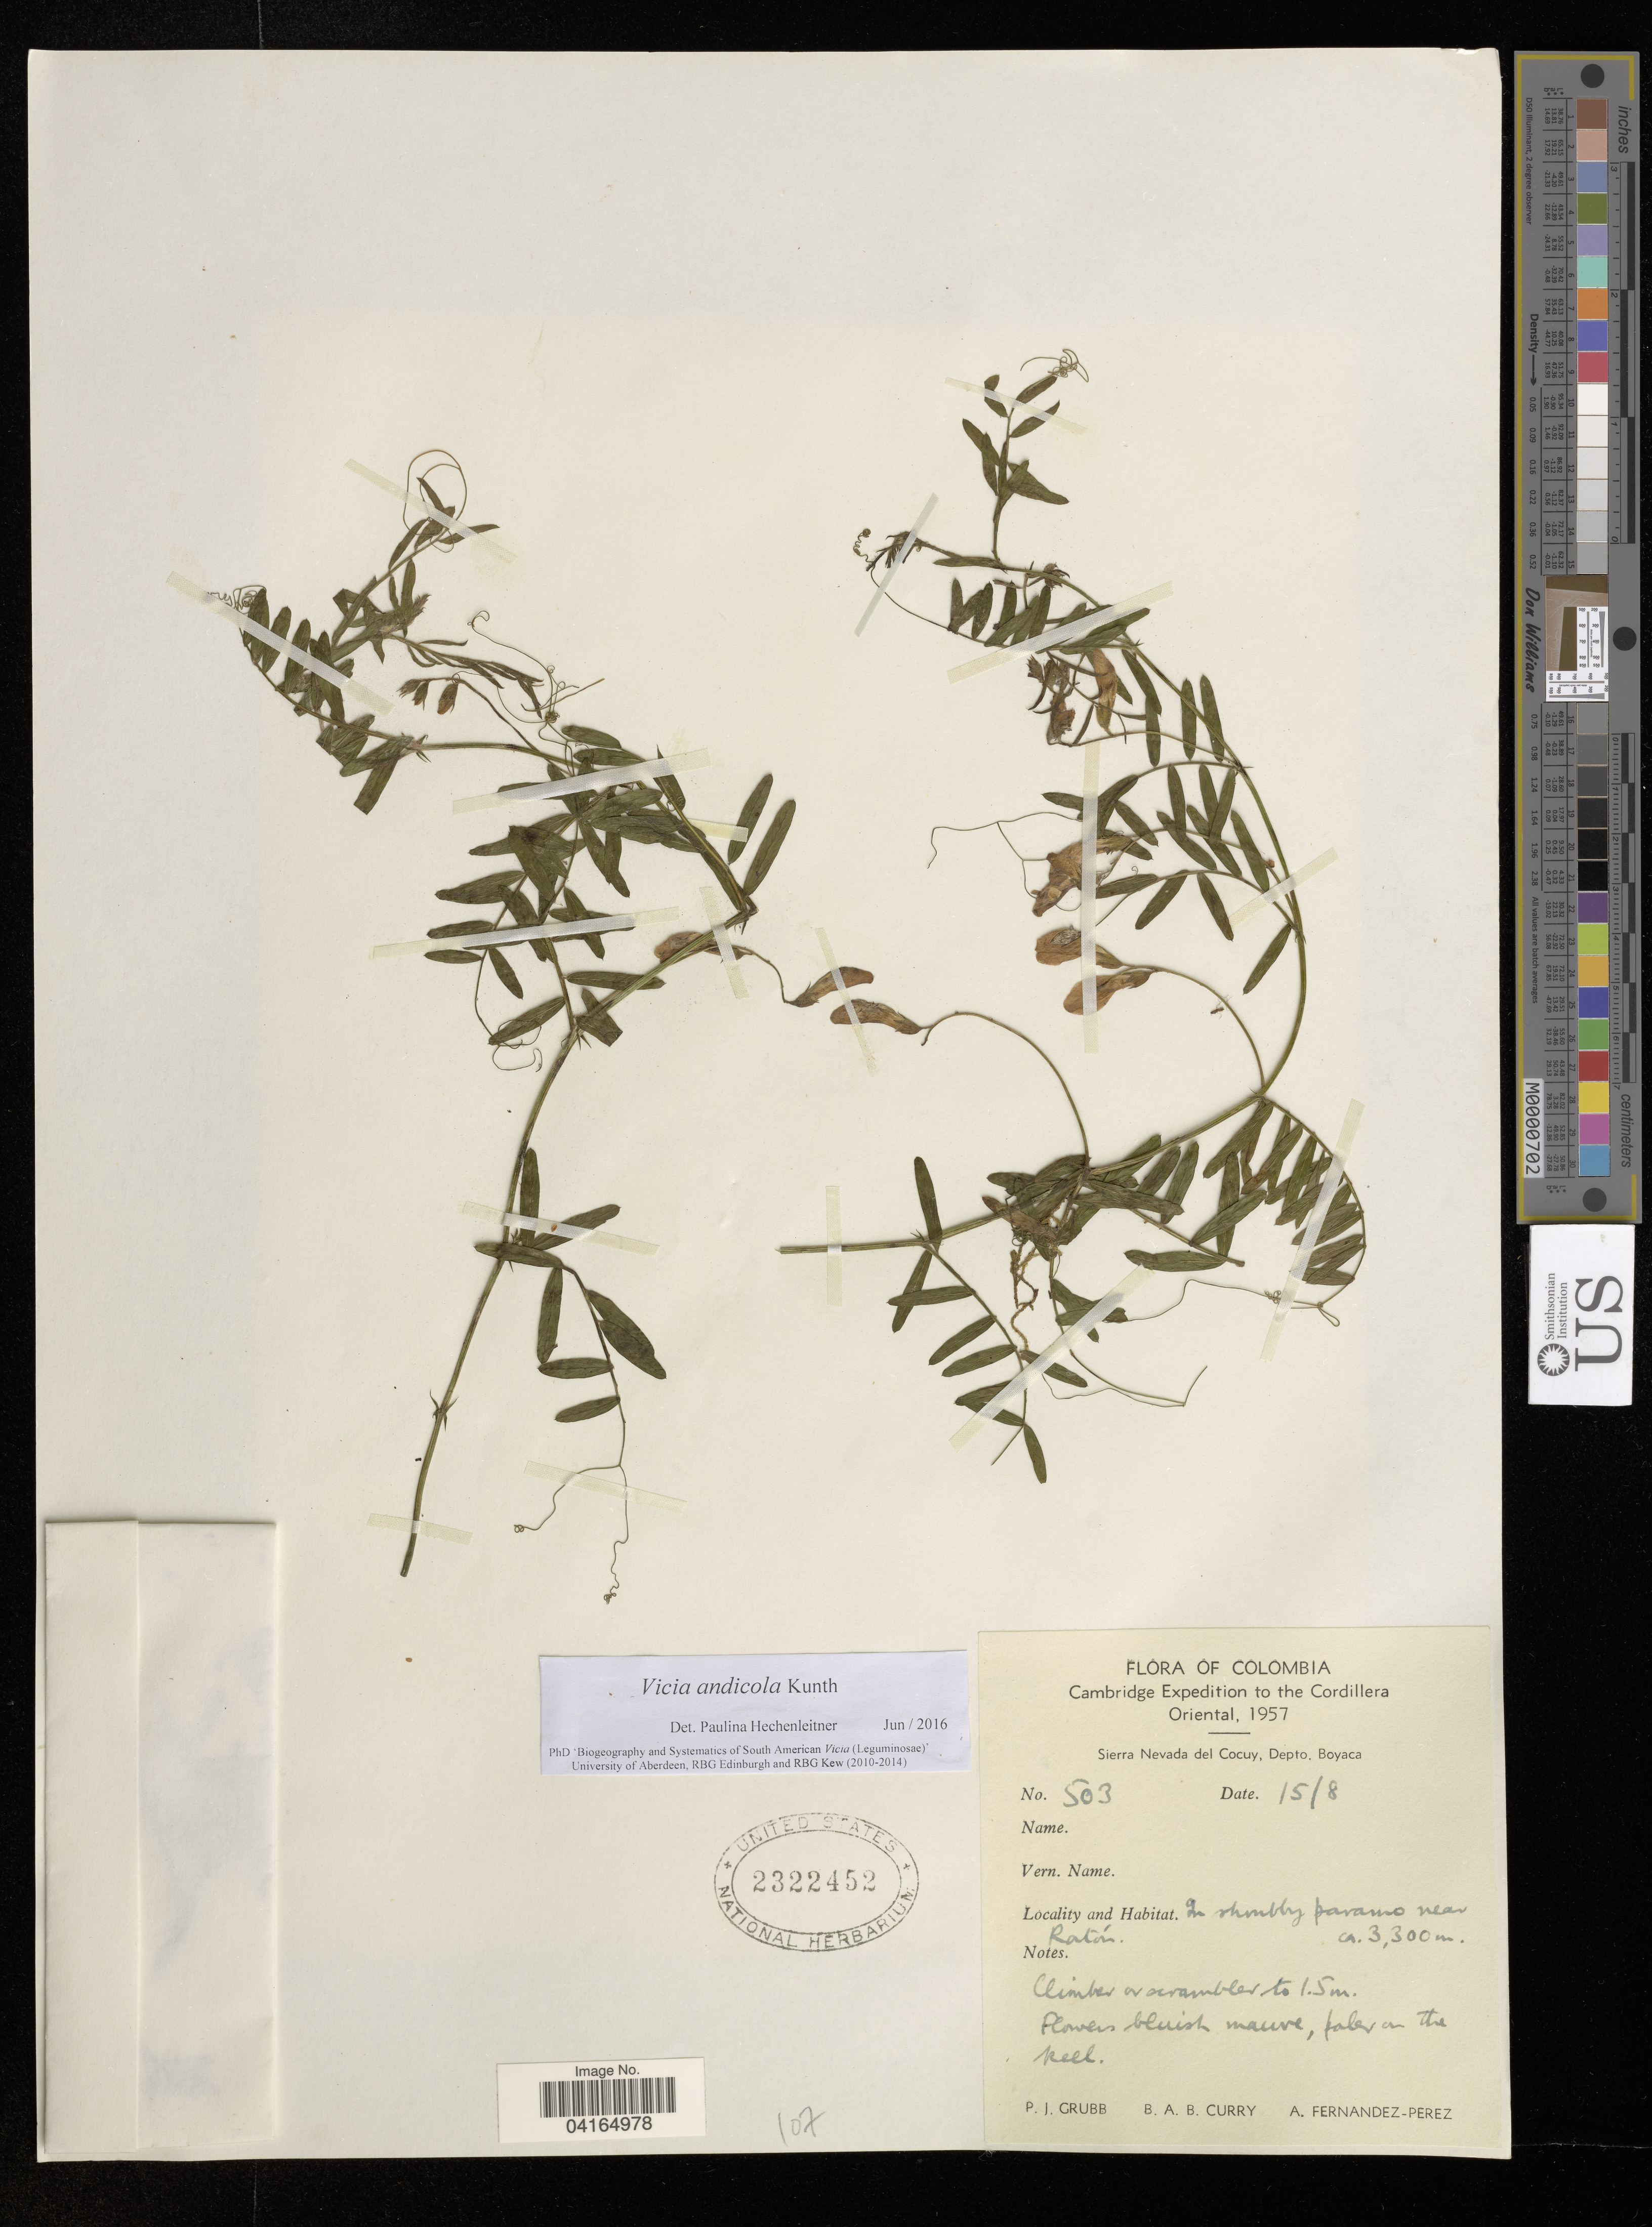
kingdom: Plantae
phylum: Tracheophyta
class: Magnoliopsida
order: Fabales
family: Fabaceae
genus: Vicia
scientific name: Vicia andicola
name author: Kunth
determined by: Hechenleitner, Paulina, RBG Edinburgh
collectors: P. J. Grubb, B. A. B. Curry & A. Fernández-Pérez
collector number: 503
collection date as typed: AUG 15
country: Colombia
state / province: Boyacá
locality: The Cordillera Oriental. Sierra Nevada del Cocuy, Depto. Boyaca. In rumbly paramo near Ratán. ca. 3,300m.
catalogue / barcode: US 2322452